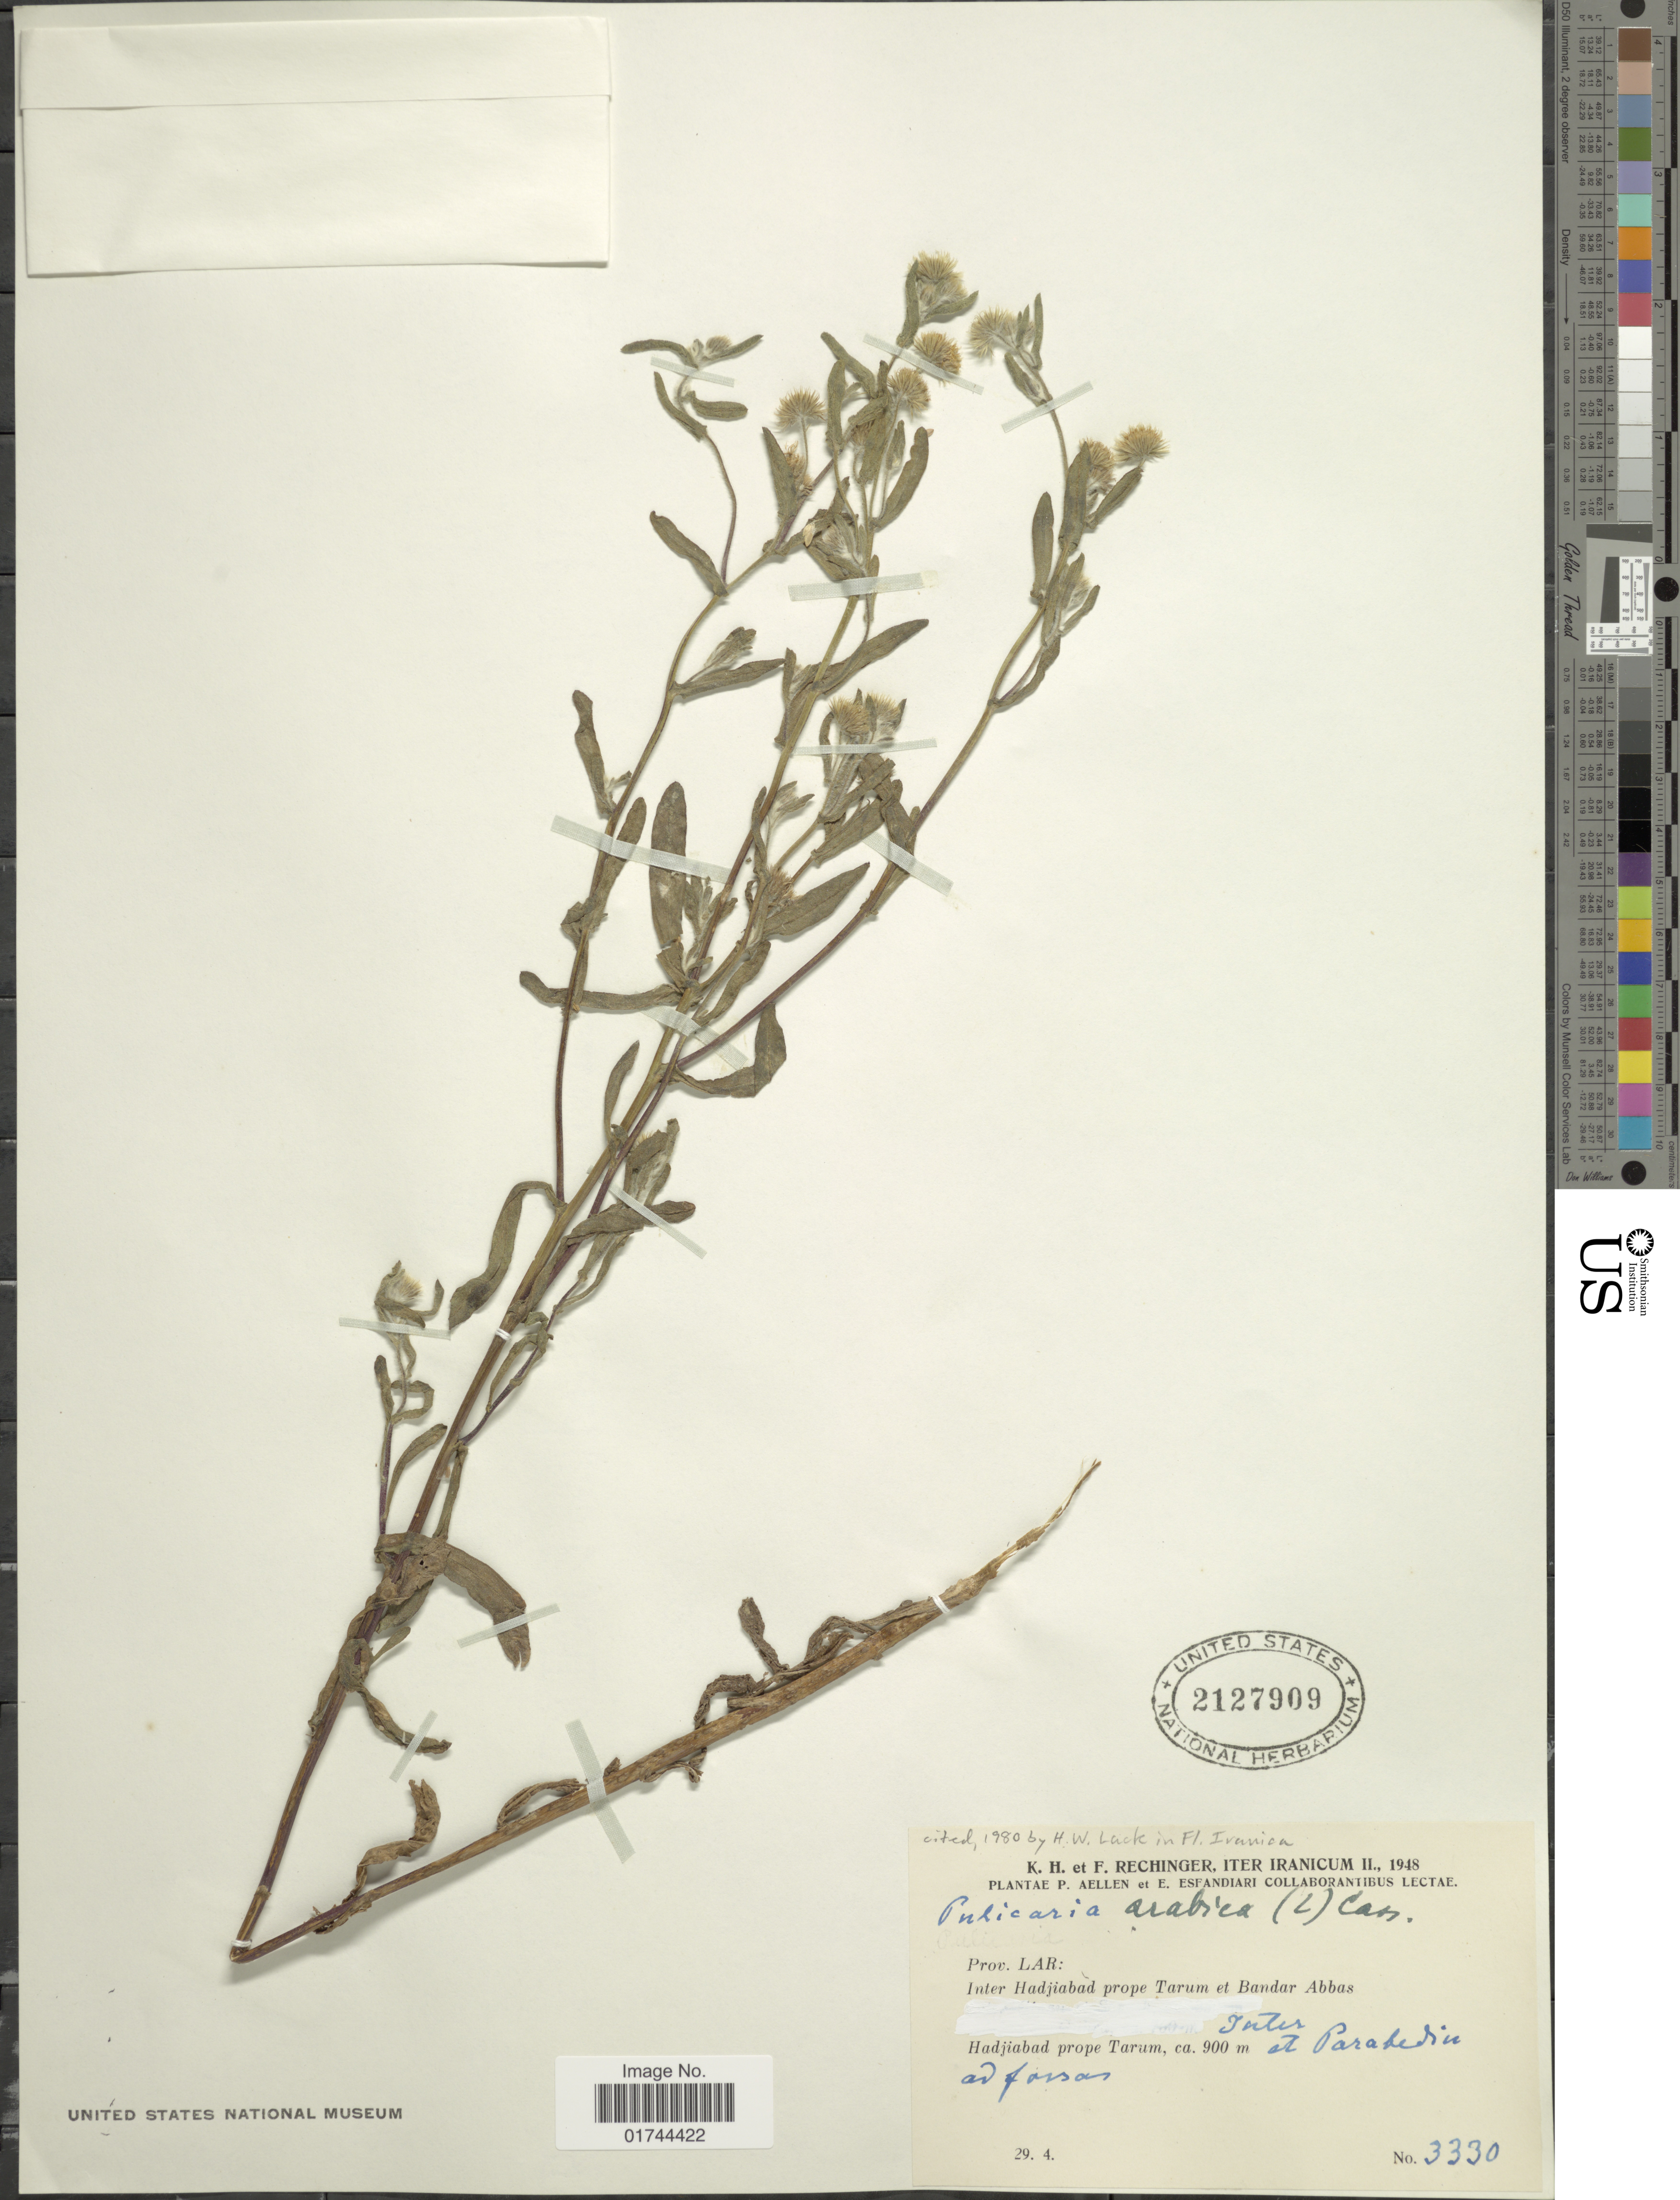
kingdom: Plantae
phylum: Tracheophyta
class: Magnoliopsida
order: Asterales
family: Asteraceae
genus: Pulicaria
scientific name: Pulicaria arabica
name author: (L.) Cass.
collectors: K. H. Rechinger & F. Rechinger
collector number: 3330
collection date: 1948-04-29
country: Iran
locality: Prov. Lar: inter Hadjiabad prope Tarum et Bandar Abbas, Hadjiabad prope Tarum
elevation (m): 900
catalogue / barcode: US 2127909